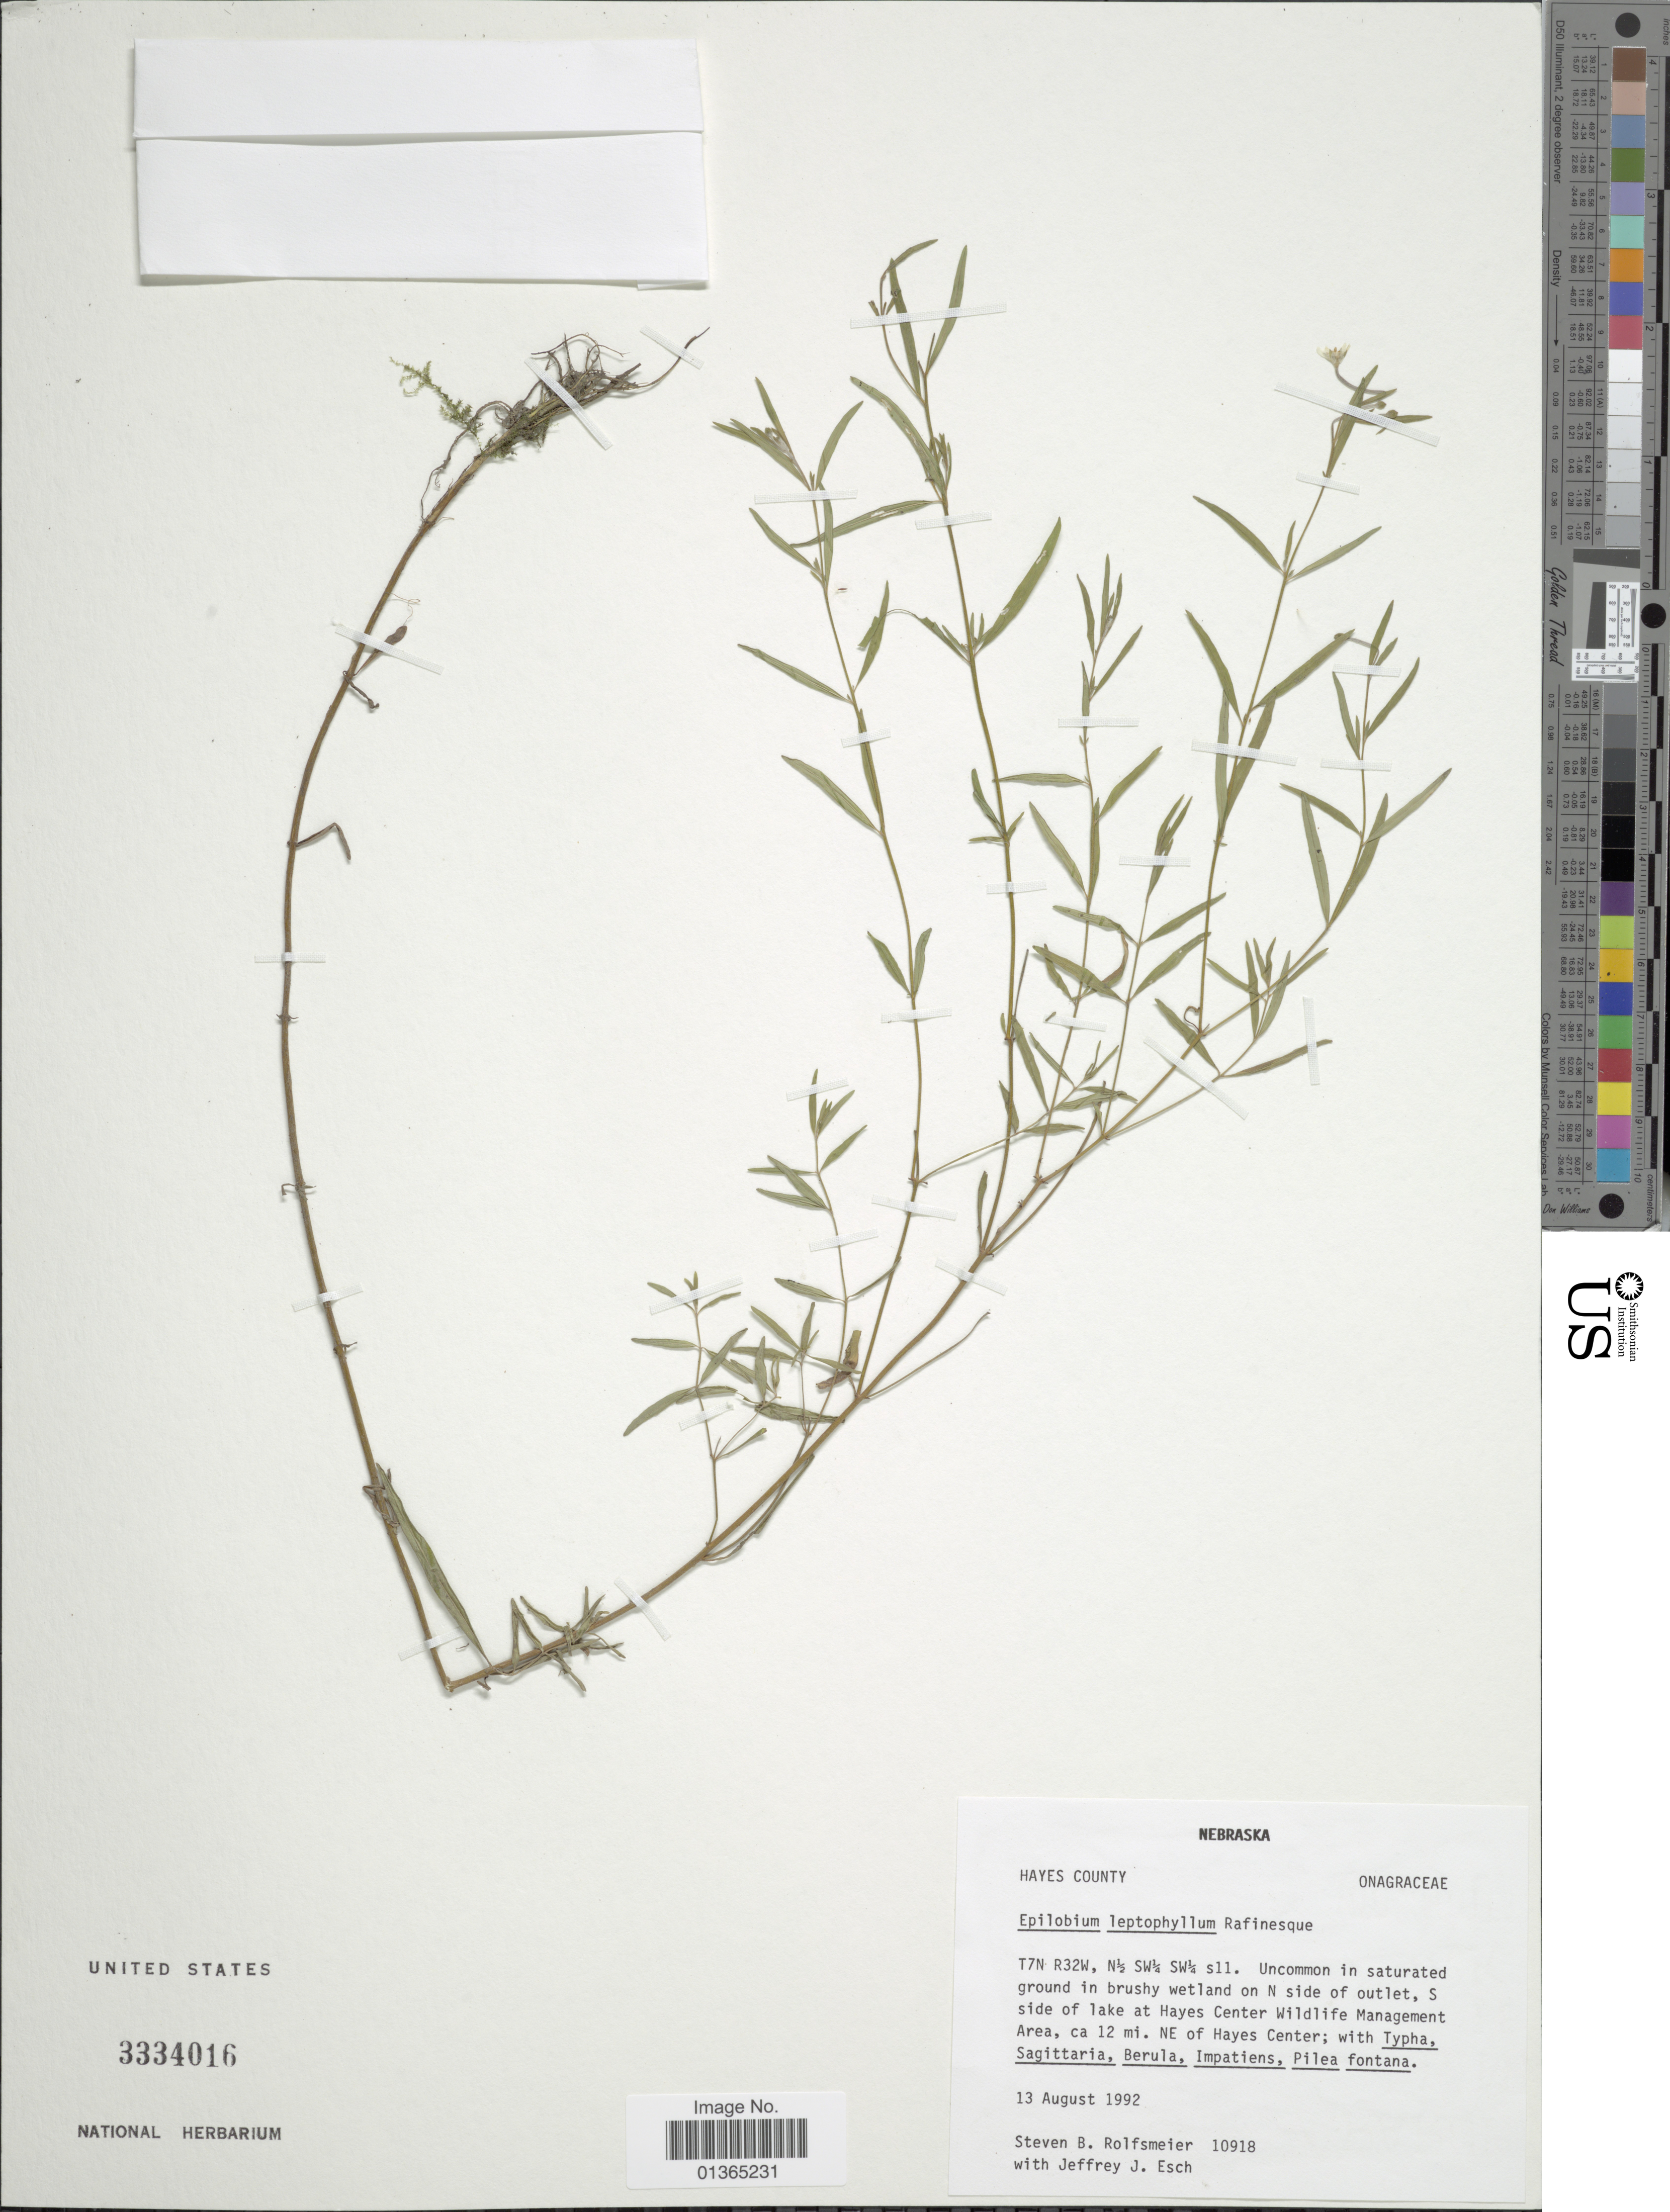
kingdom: Plantae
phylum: Tracheophyta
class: Magnoliopsida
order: Myrtales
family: Onagraceae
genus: Epilobium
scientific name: Epilobium leptophyllum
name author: Raf.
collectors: S. Rolfsmeier & J. Esch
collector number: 10918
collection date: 1992-08-13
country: United States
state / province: Nebraska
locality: Hayes County. T7N R32W, N½ SW¼ SW¼ s11. Uncommon in saturated ground in brushy wetland on N side of outlet, S side of lake at Hayes Center Wildlife Management Area, ca 12 mi. NE of Hayes Center.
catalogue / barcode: US 3334016